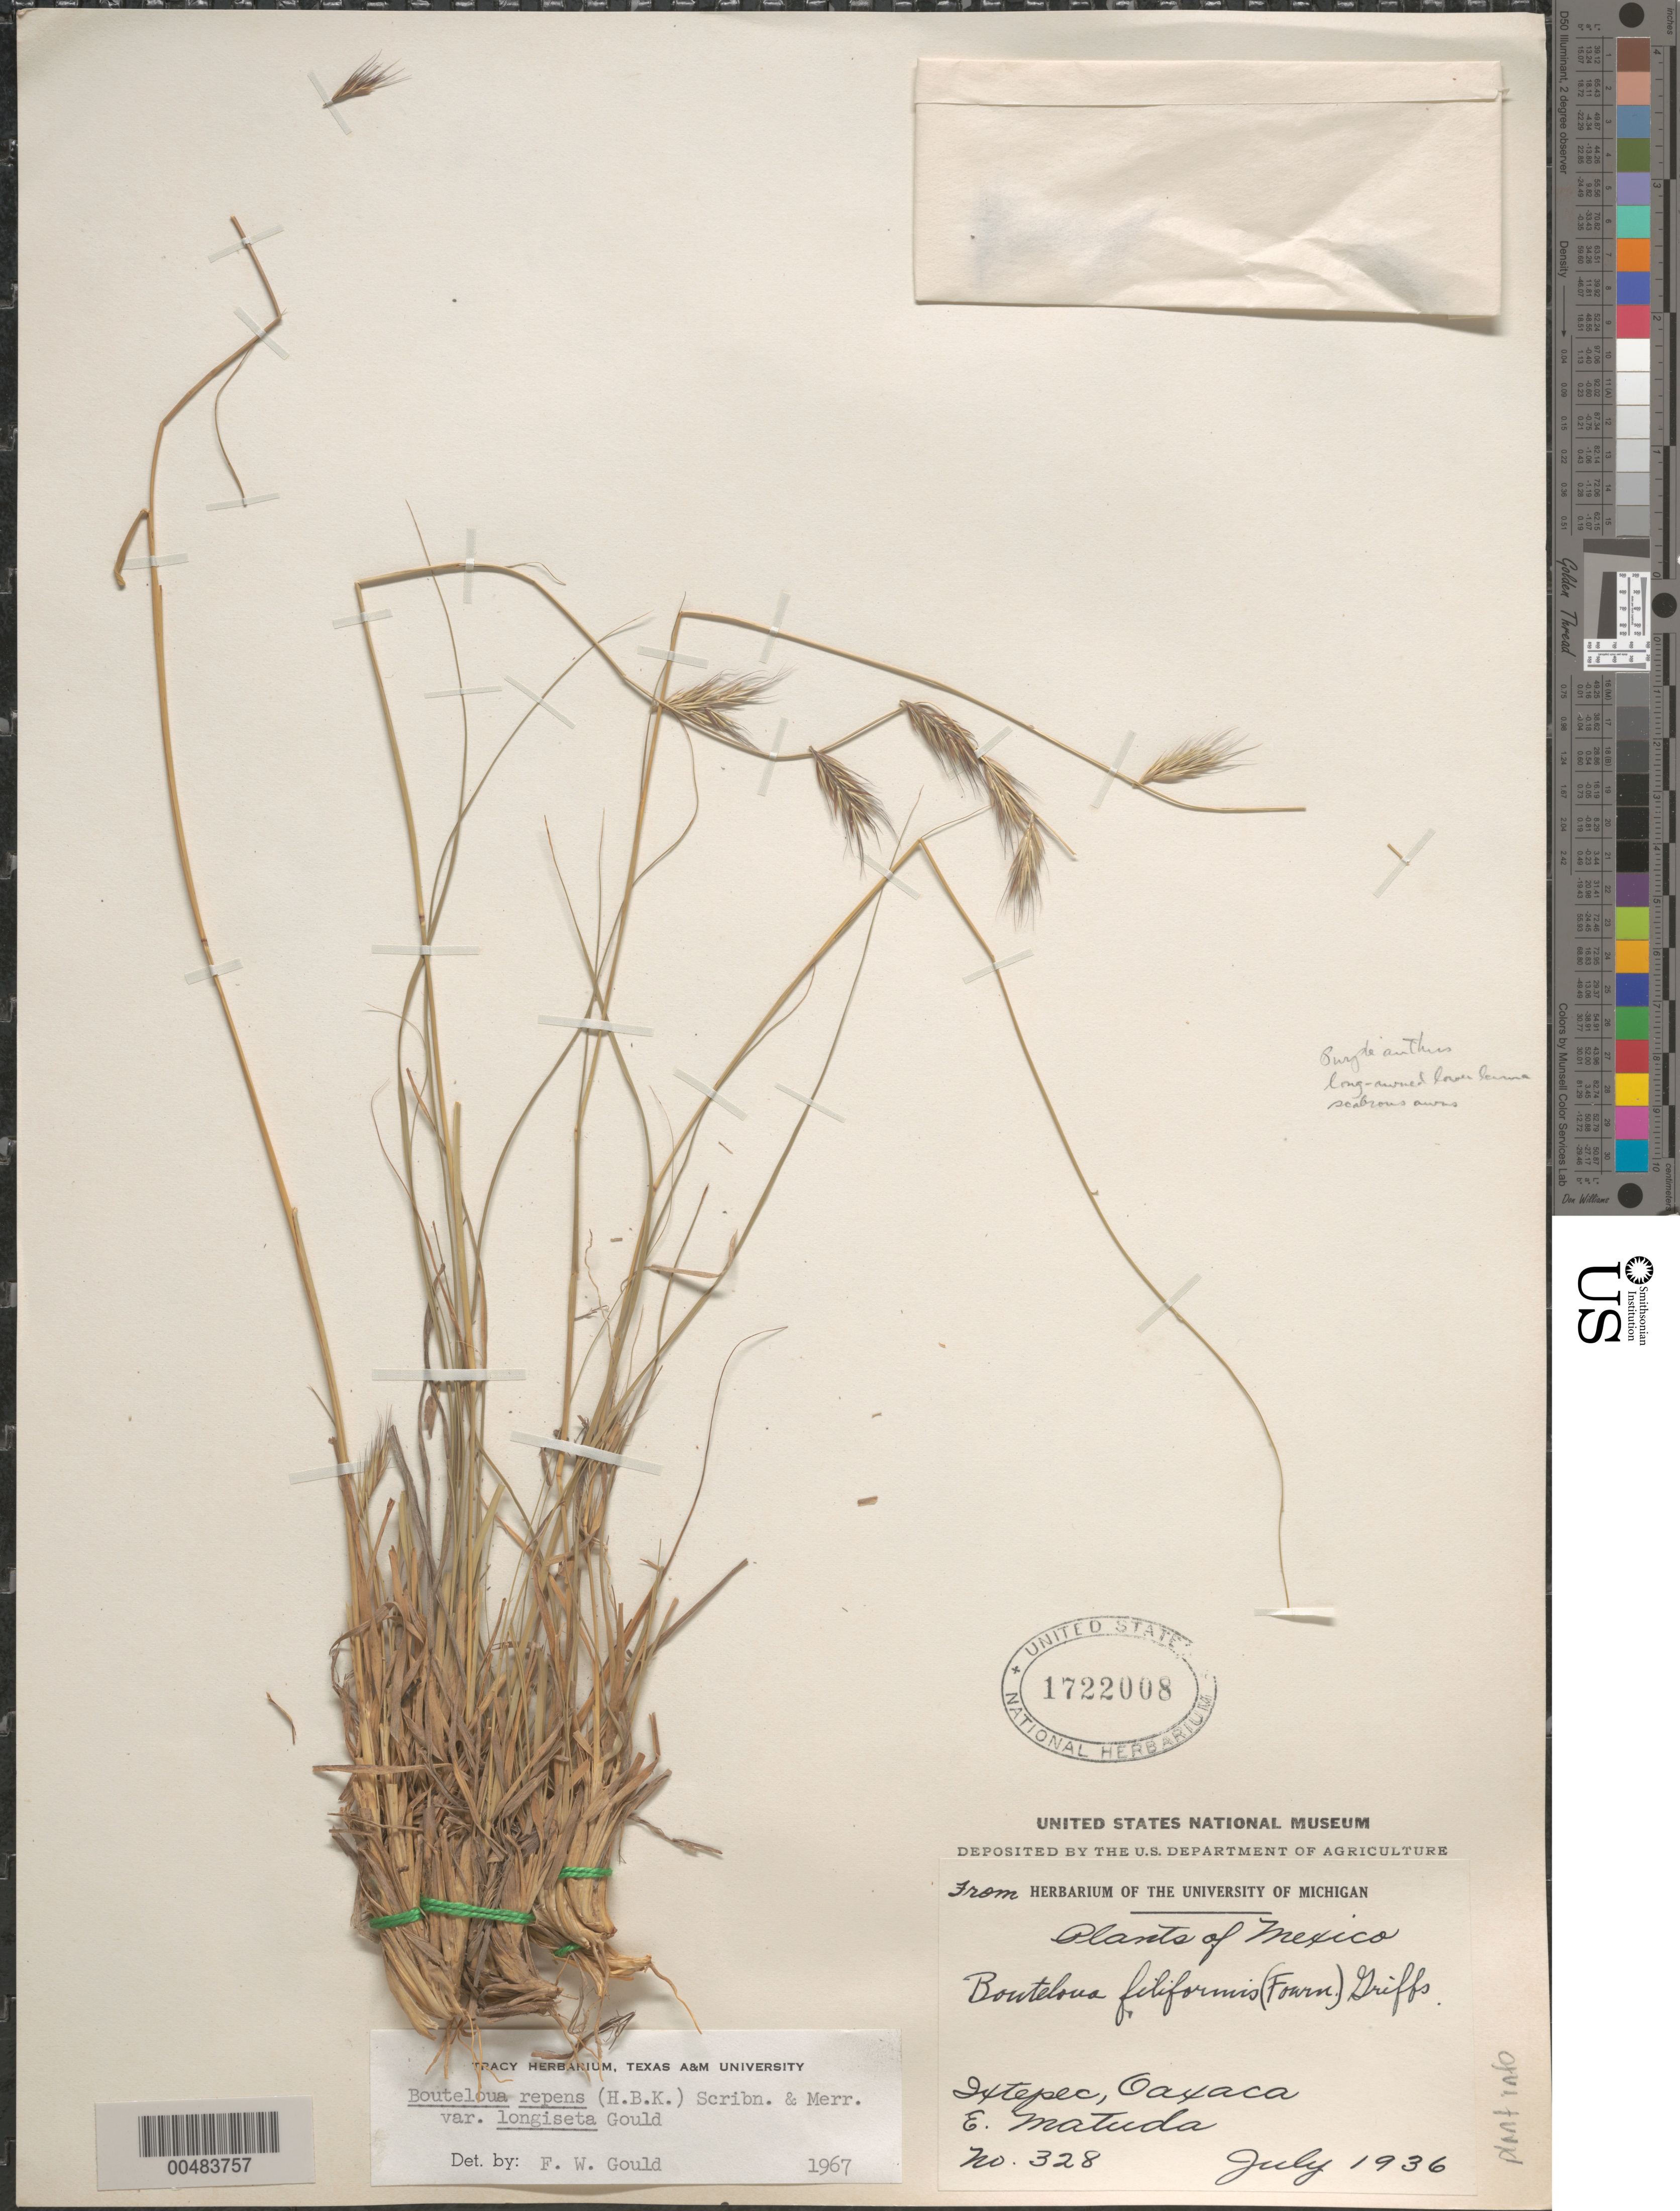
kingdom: Plantae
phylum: Tracheophyta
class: Liliopsida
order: Poales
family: Poaceae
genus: Bouteloua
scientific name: Bouteloua repens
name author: (Kunth) Scribn. & Merr.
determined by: Gould, F. W.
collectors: E. Matuda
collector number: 328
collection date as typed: Jul 1936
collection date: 1936-07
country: Mexico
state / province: Oaxaca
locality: Ixtepec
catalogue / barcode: US 1722008